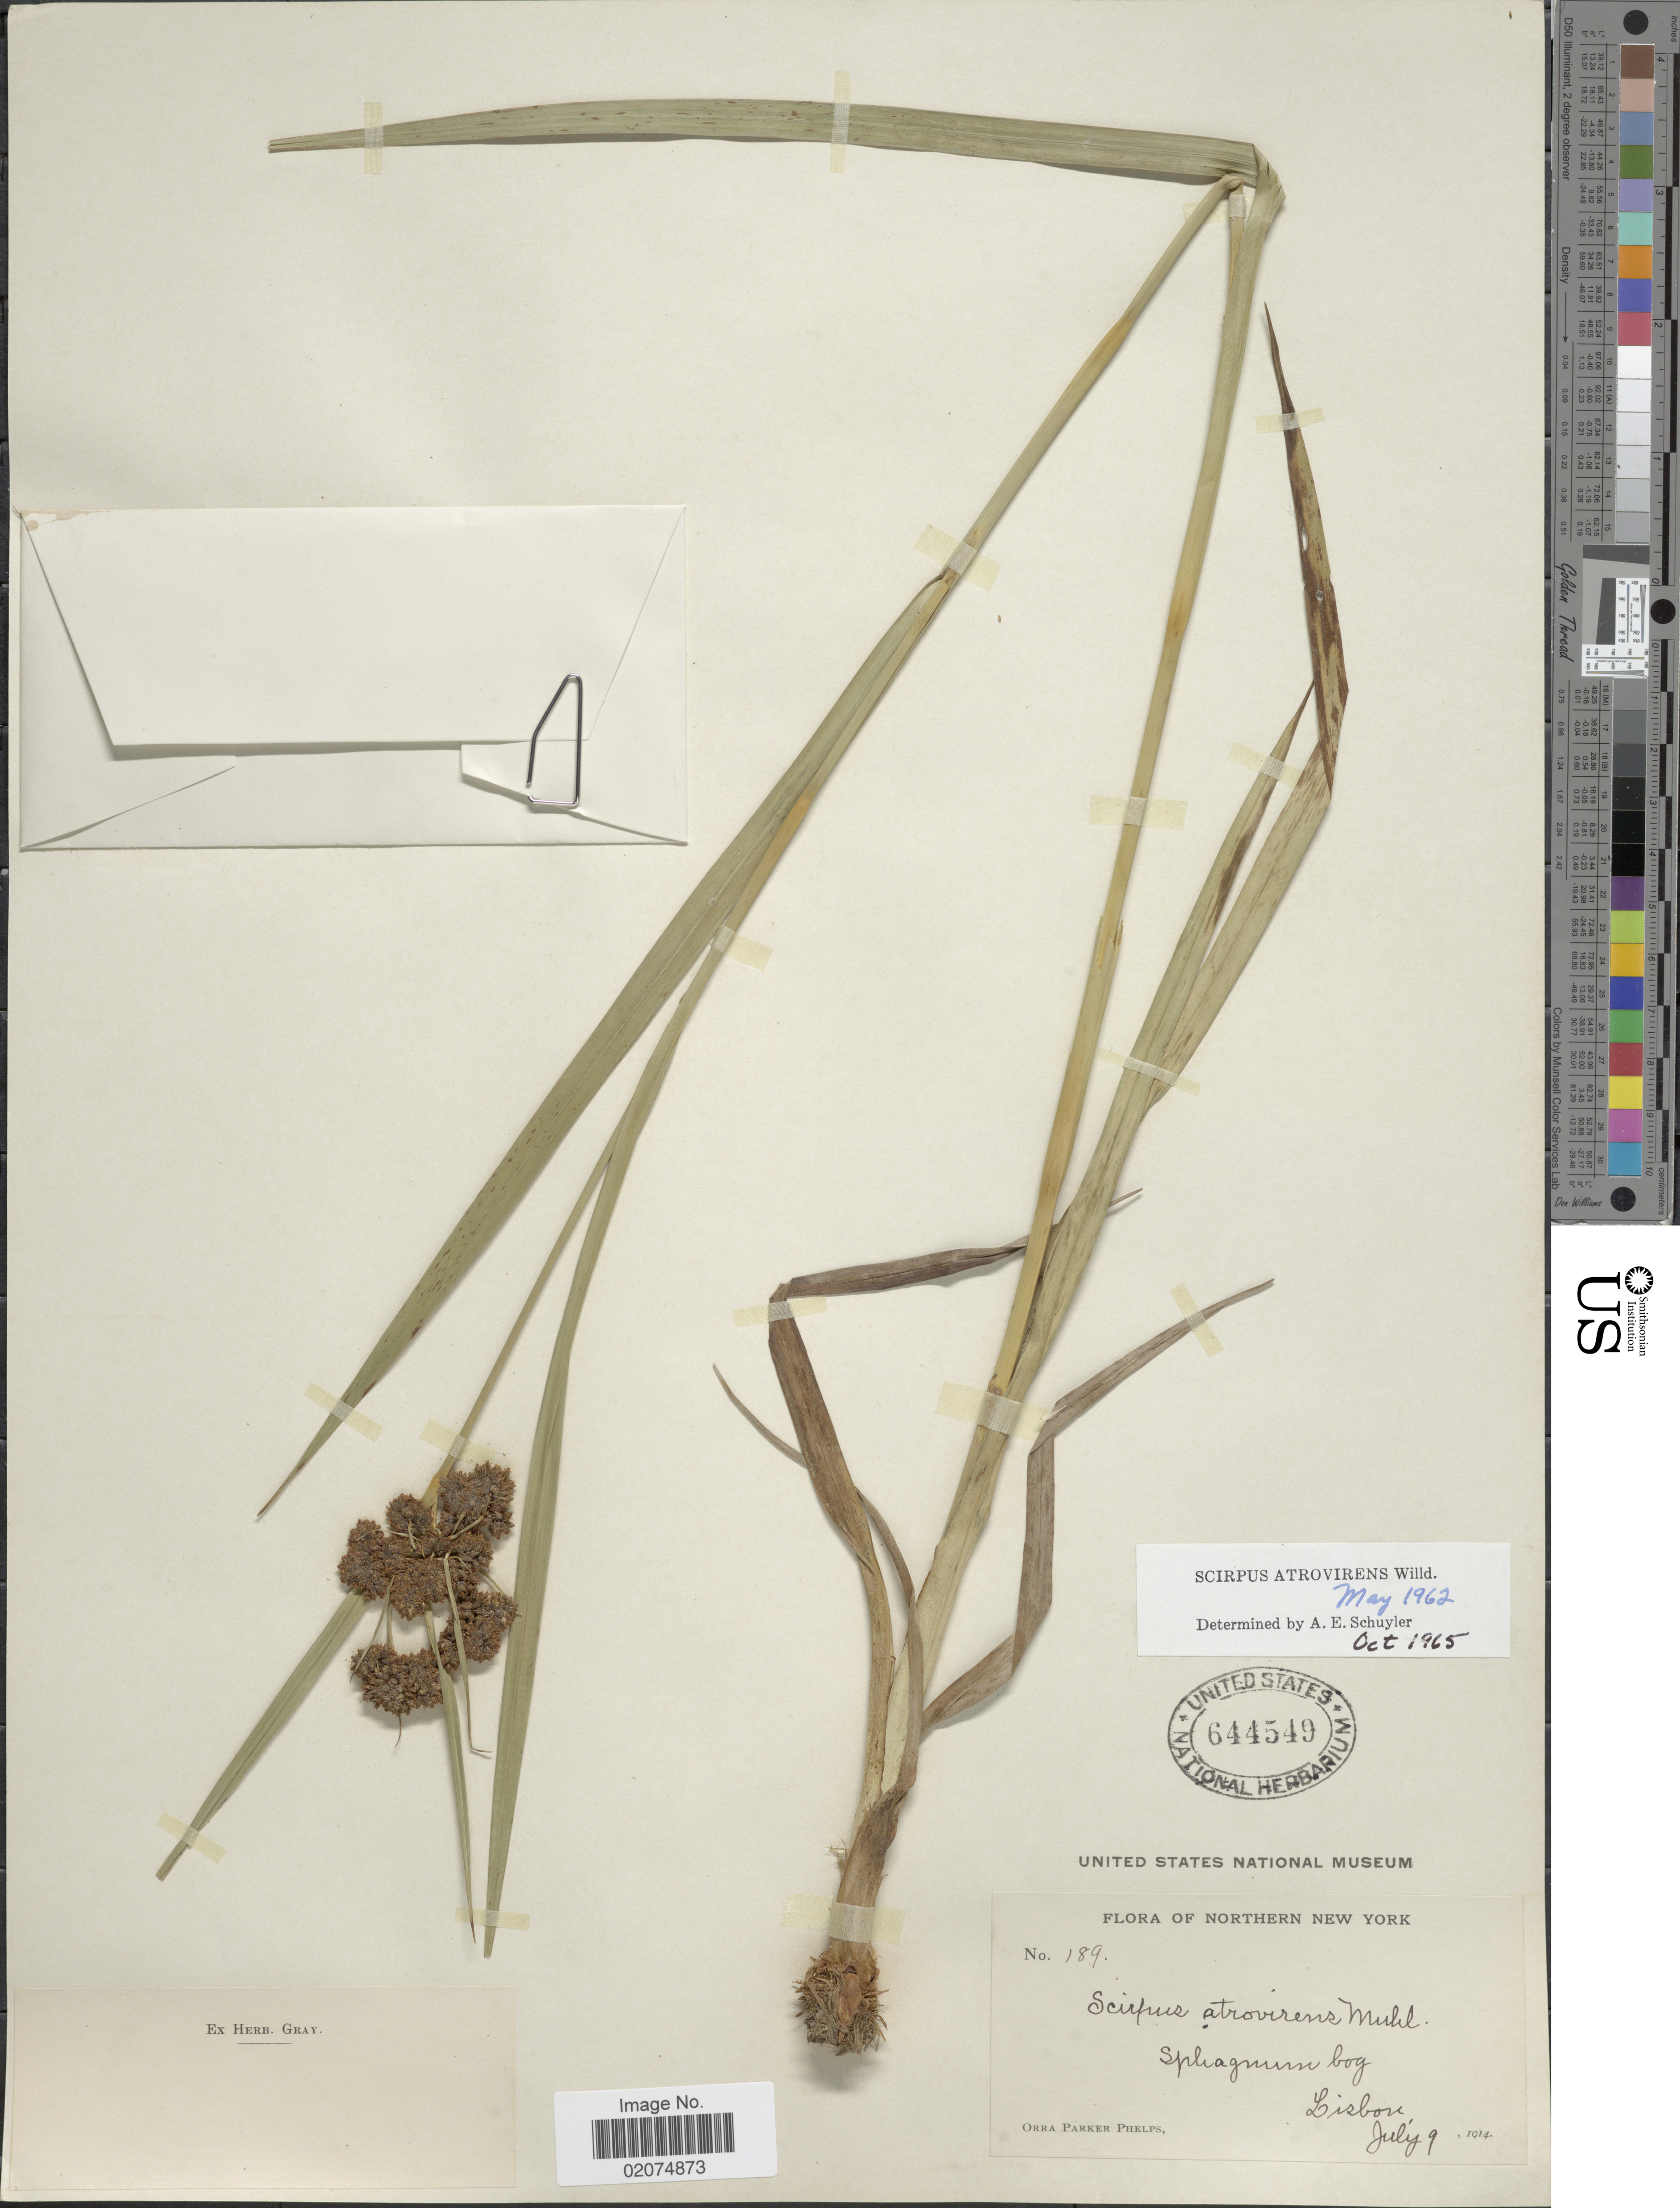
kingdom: Plantae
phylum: Tracheophyta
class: Liliopsida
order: Poales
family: Cyperaceae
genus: Scirpus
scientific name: Scirpus atrovirens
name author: Willd.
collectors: O. P. Phelps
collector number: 189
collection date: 1914-07-09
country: United States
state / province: New York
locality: Northern New York, Lisbon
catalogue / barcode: US 644549